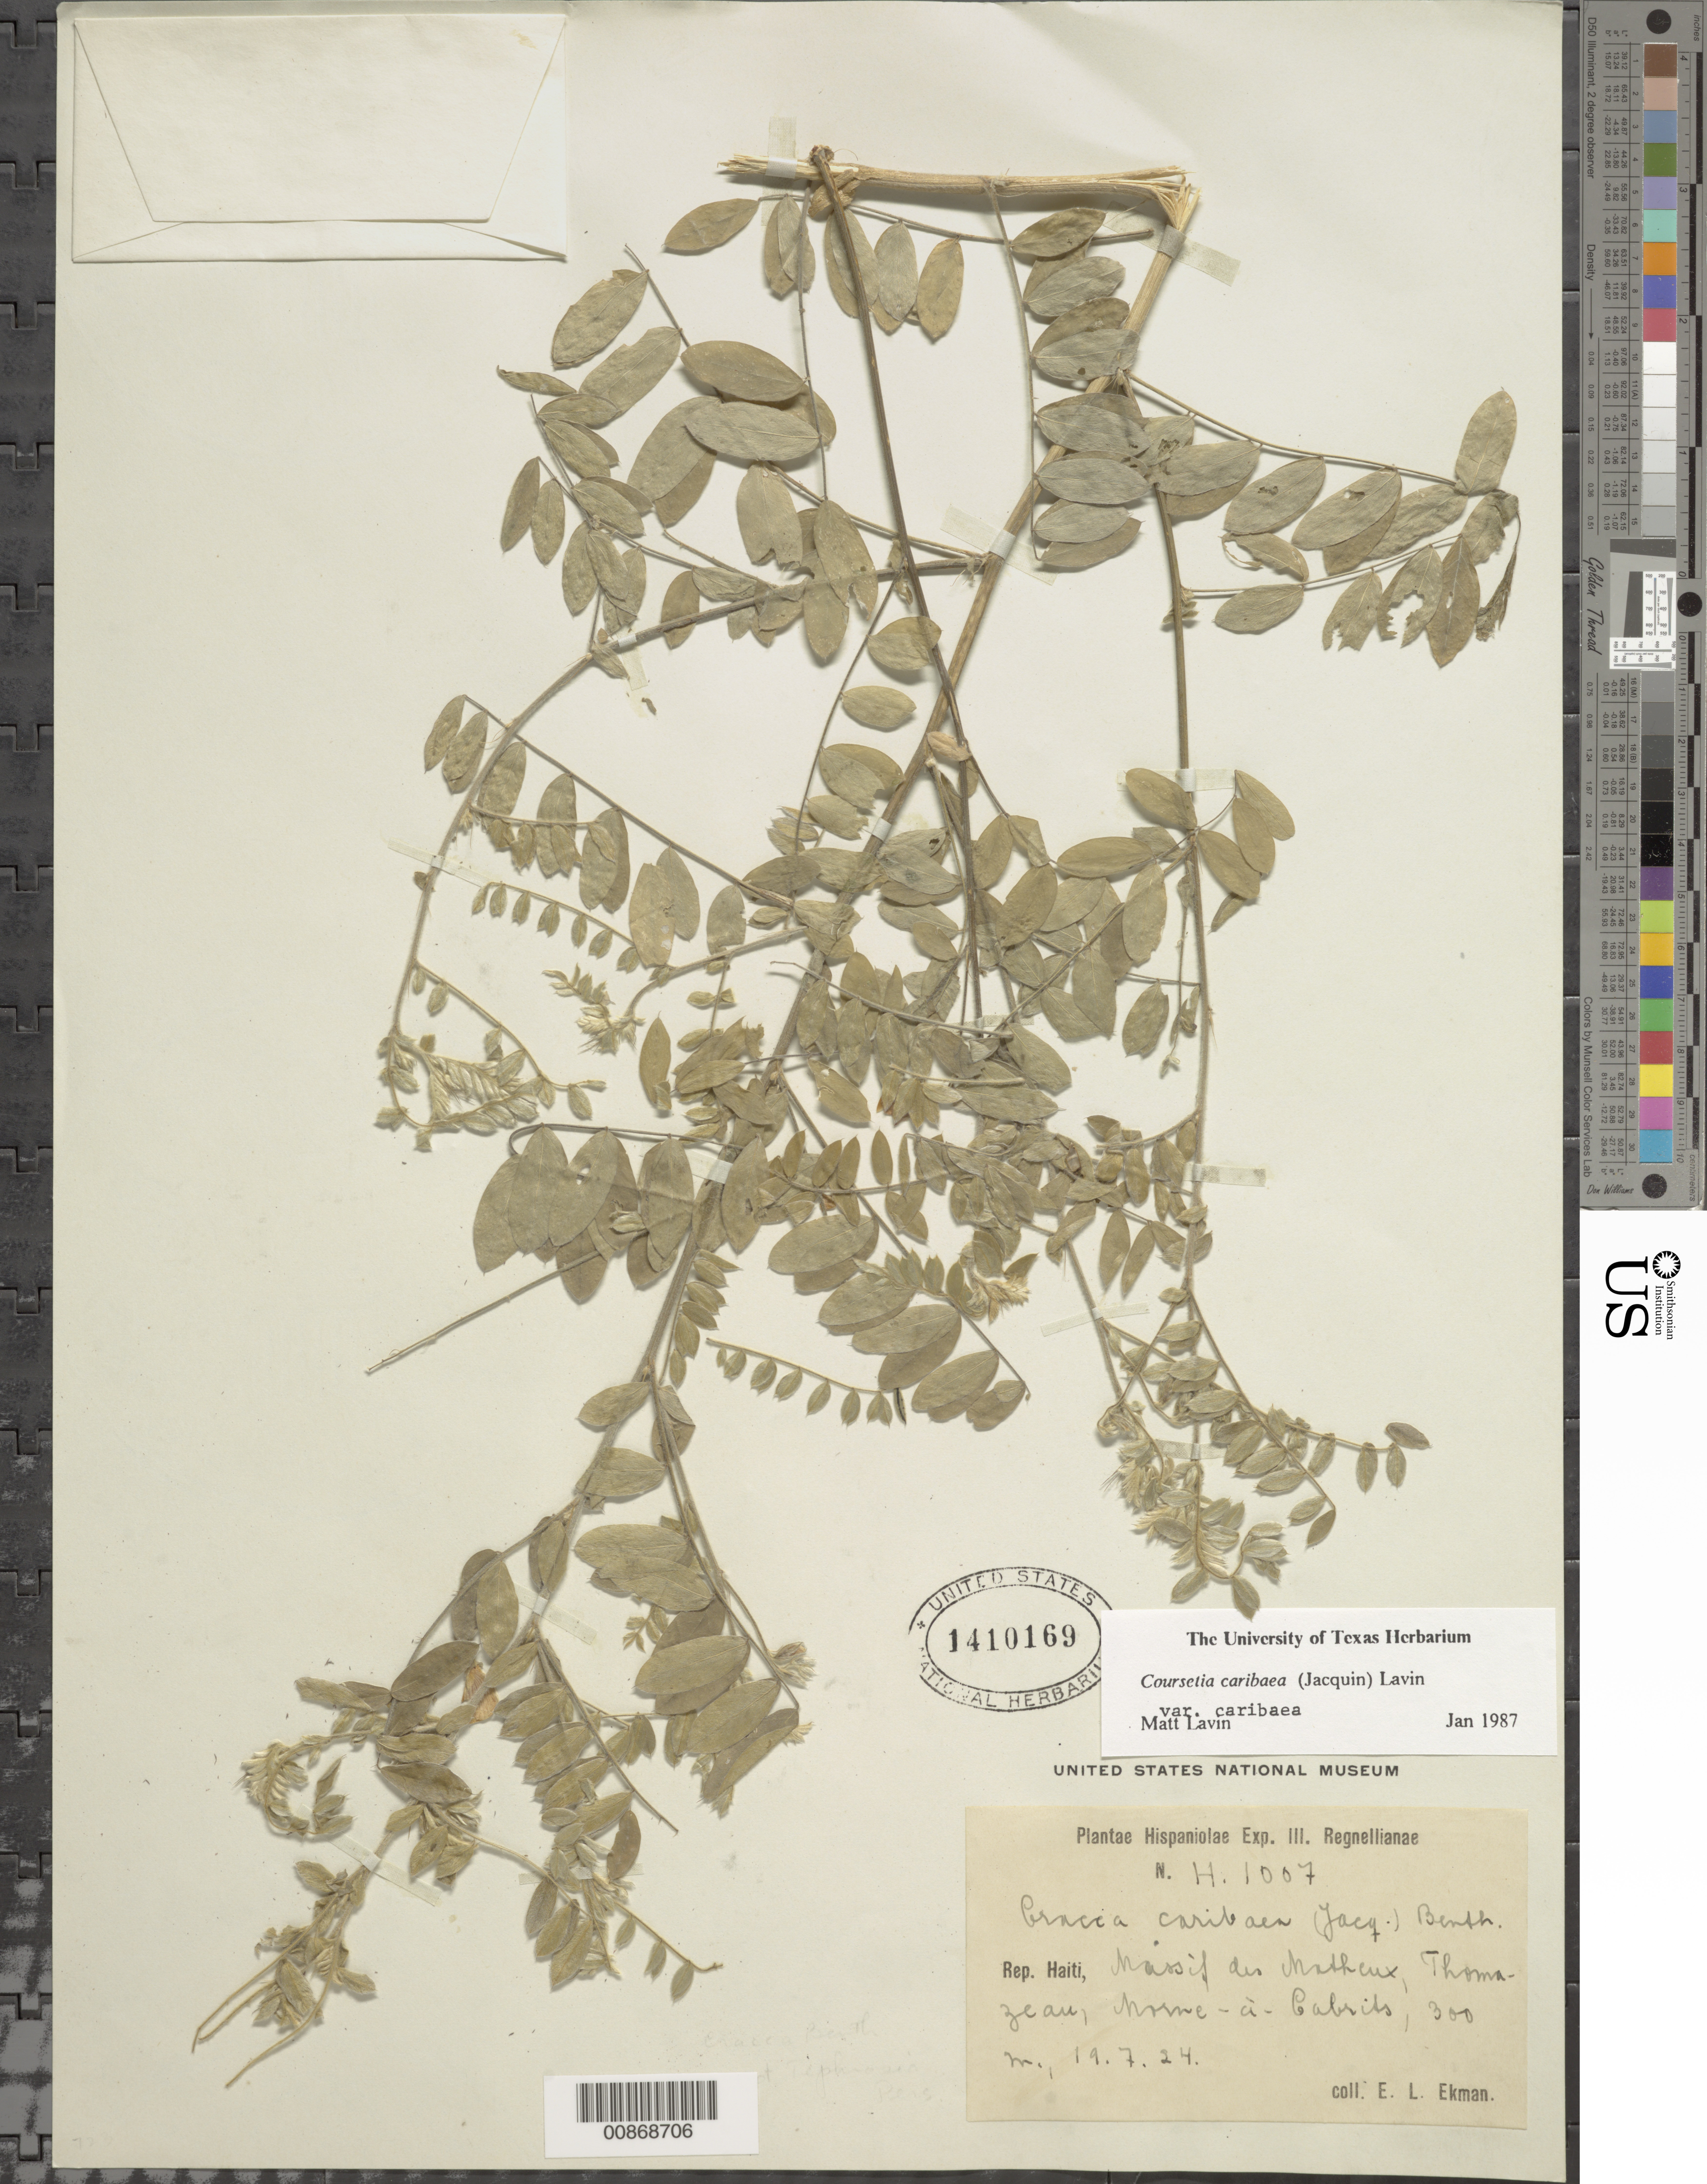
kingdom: Plantae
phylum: Tracheophyta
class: Magnoliopsida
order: Fabales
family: Fabaceae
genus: Coursetia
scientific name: Coursetia caribaea var. caribaea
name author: (Jacq.) Lavin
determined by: Lavin, M.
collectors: E. L. Ekman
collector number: H 1007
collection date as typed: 19 Jul 1924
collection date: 1924-07-19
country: Haiti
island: Hispaniola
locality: Massif des Matheux, Thomazeau, Morne à Cabrits.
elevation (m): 300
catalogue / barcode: US 1410169